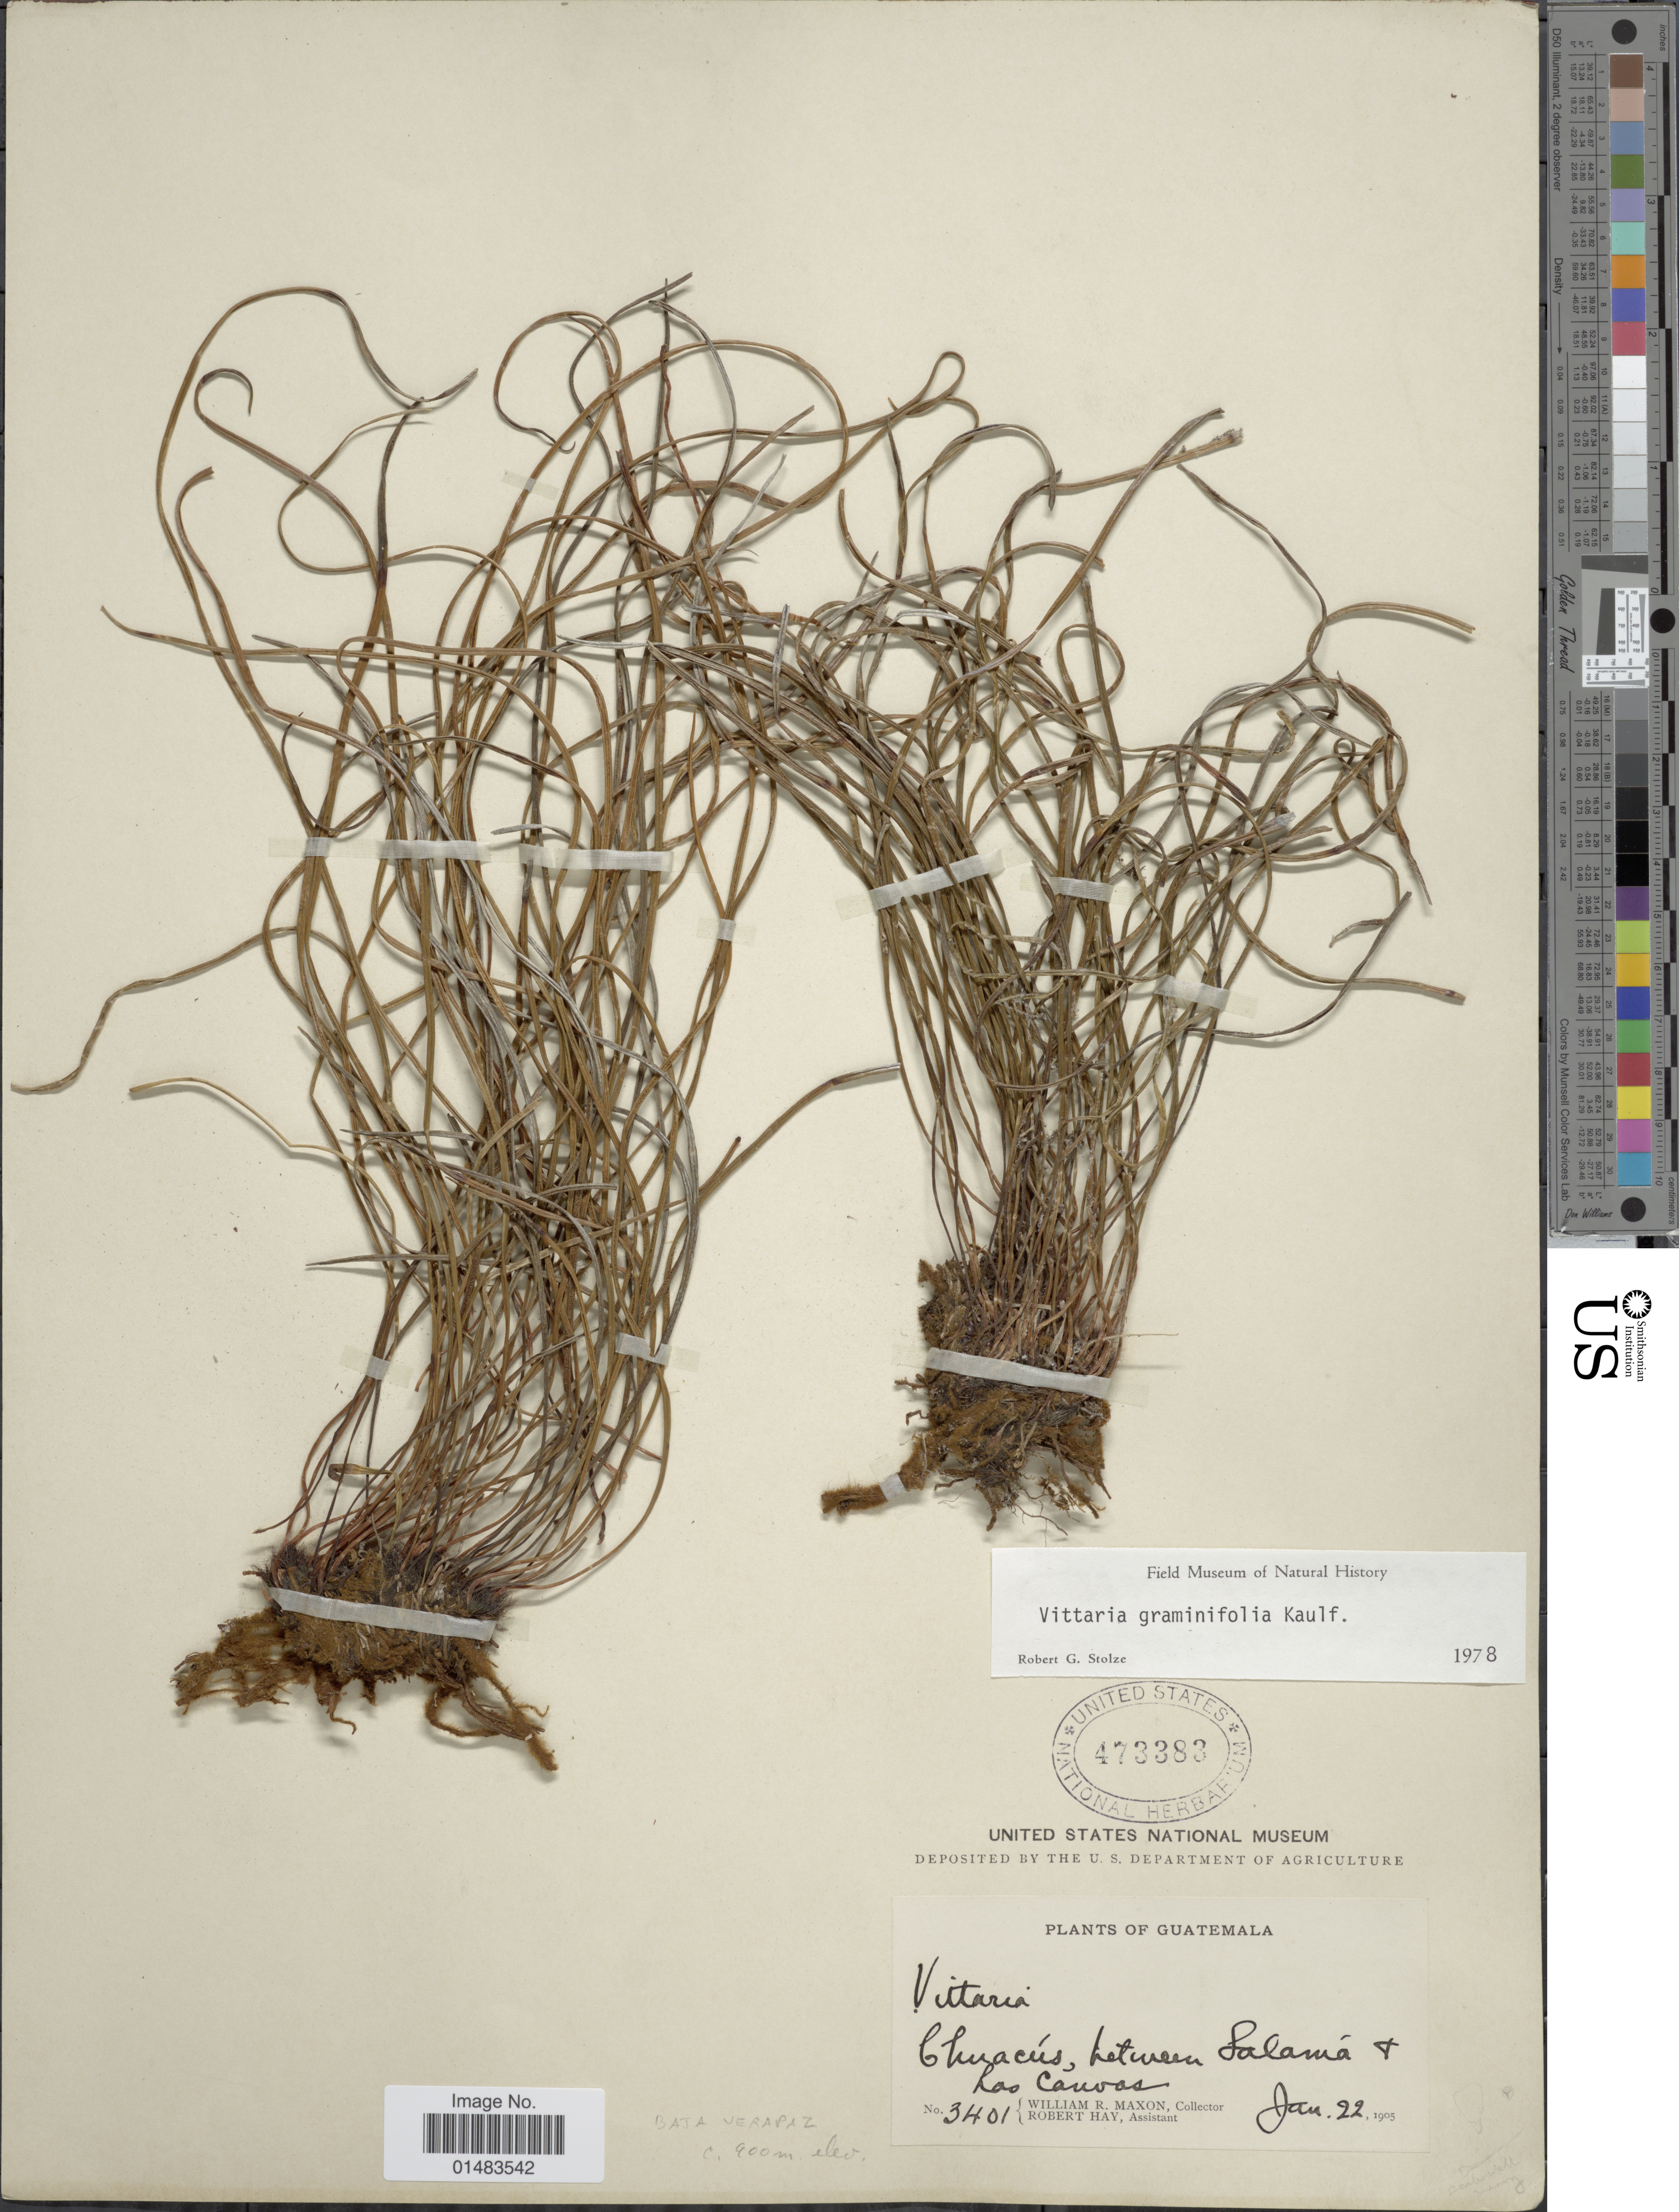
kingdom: Plantae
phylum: Tracheophyta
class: Polypodiopsida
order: Polypodiales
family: Pteridaceae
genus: Vittaria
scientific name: Vittaria graminifolia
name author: Kaulf.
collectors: W. R. Maxon & R. H. Hay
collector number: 3401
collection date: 1905-01-22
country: Guatemala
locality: Guatemala, Chuacús, between Salamá and Las Canoas.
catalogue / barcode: US 473383